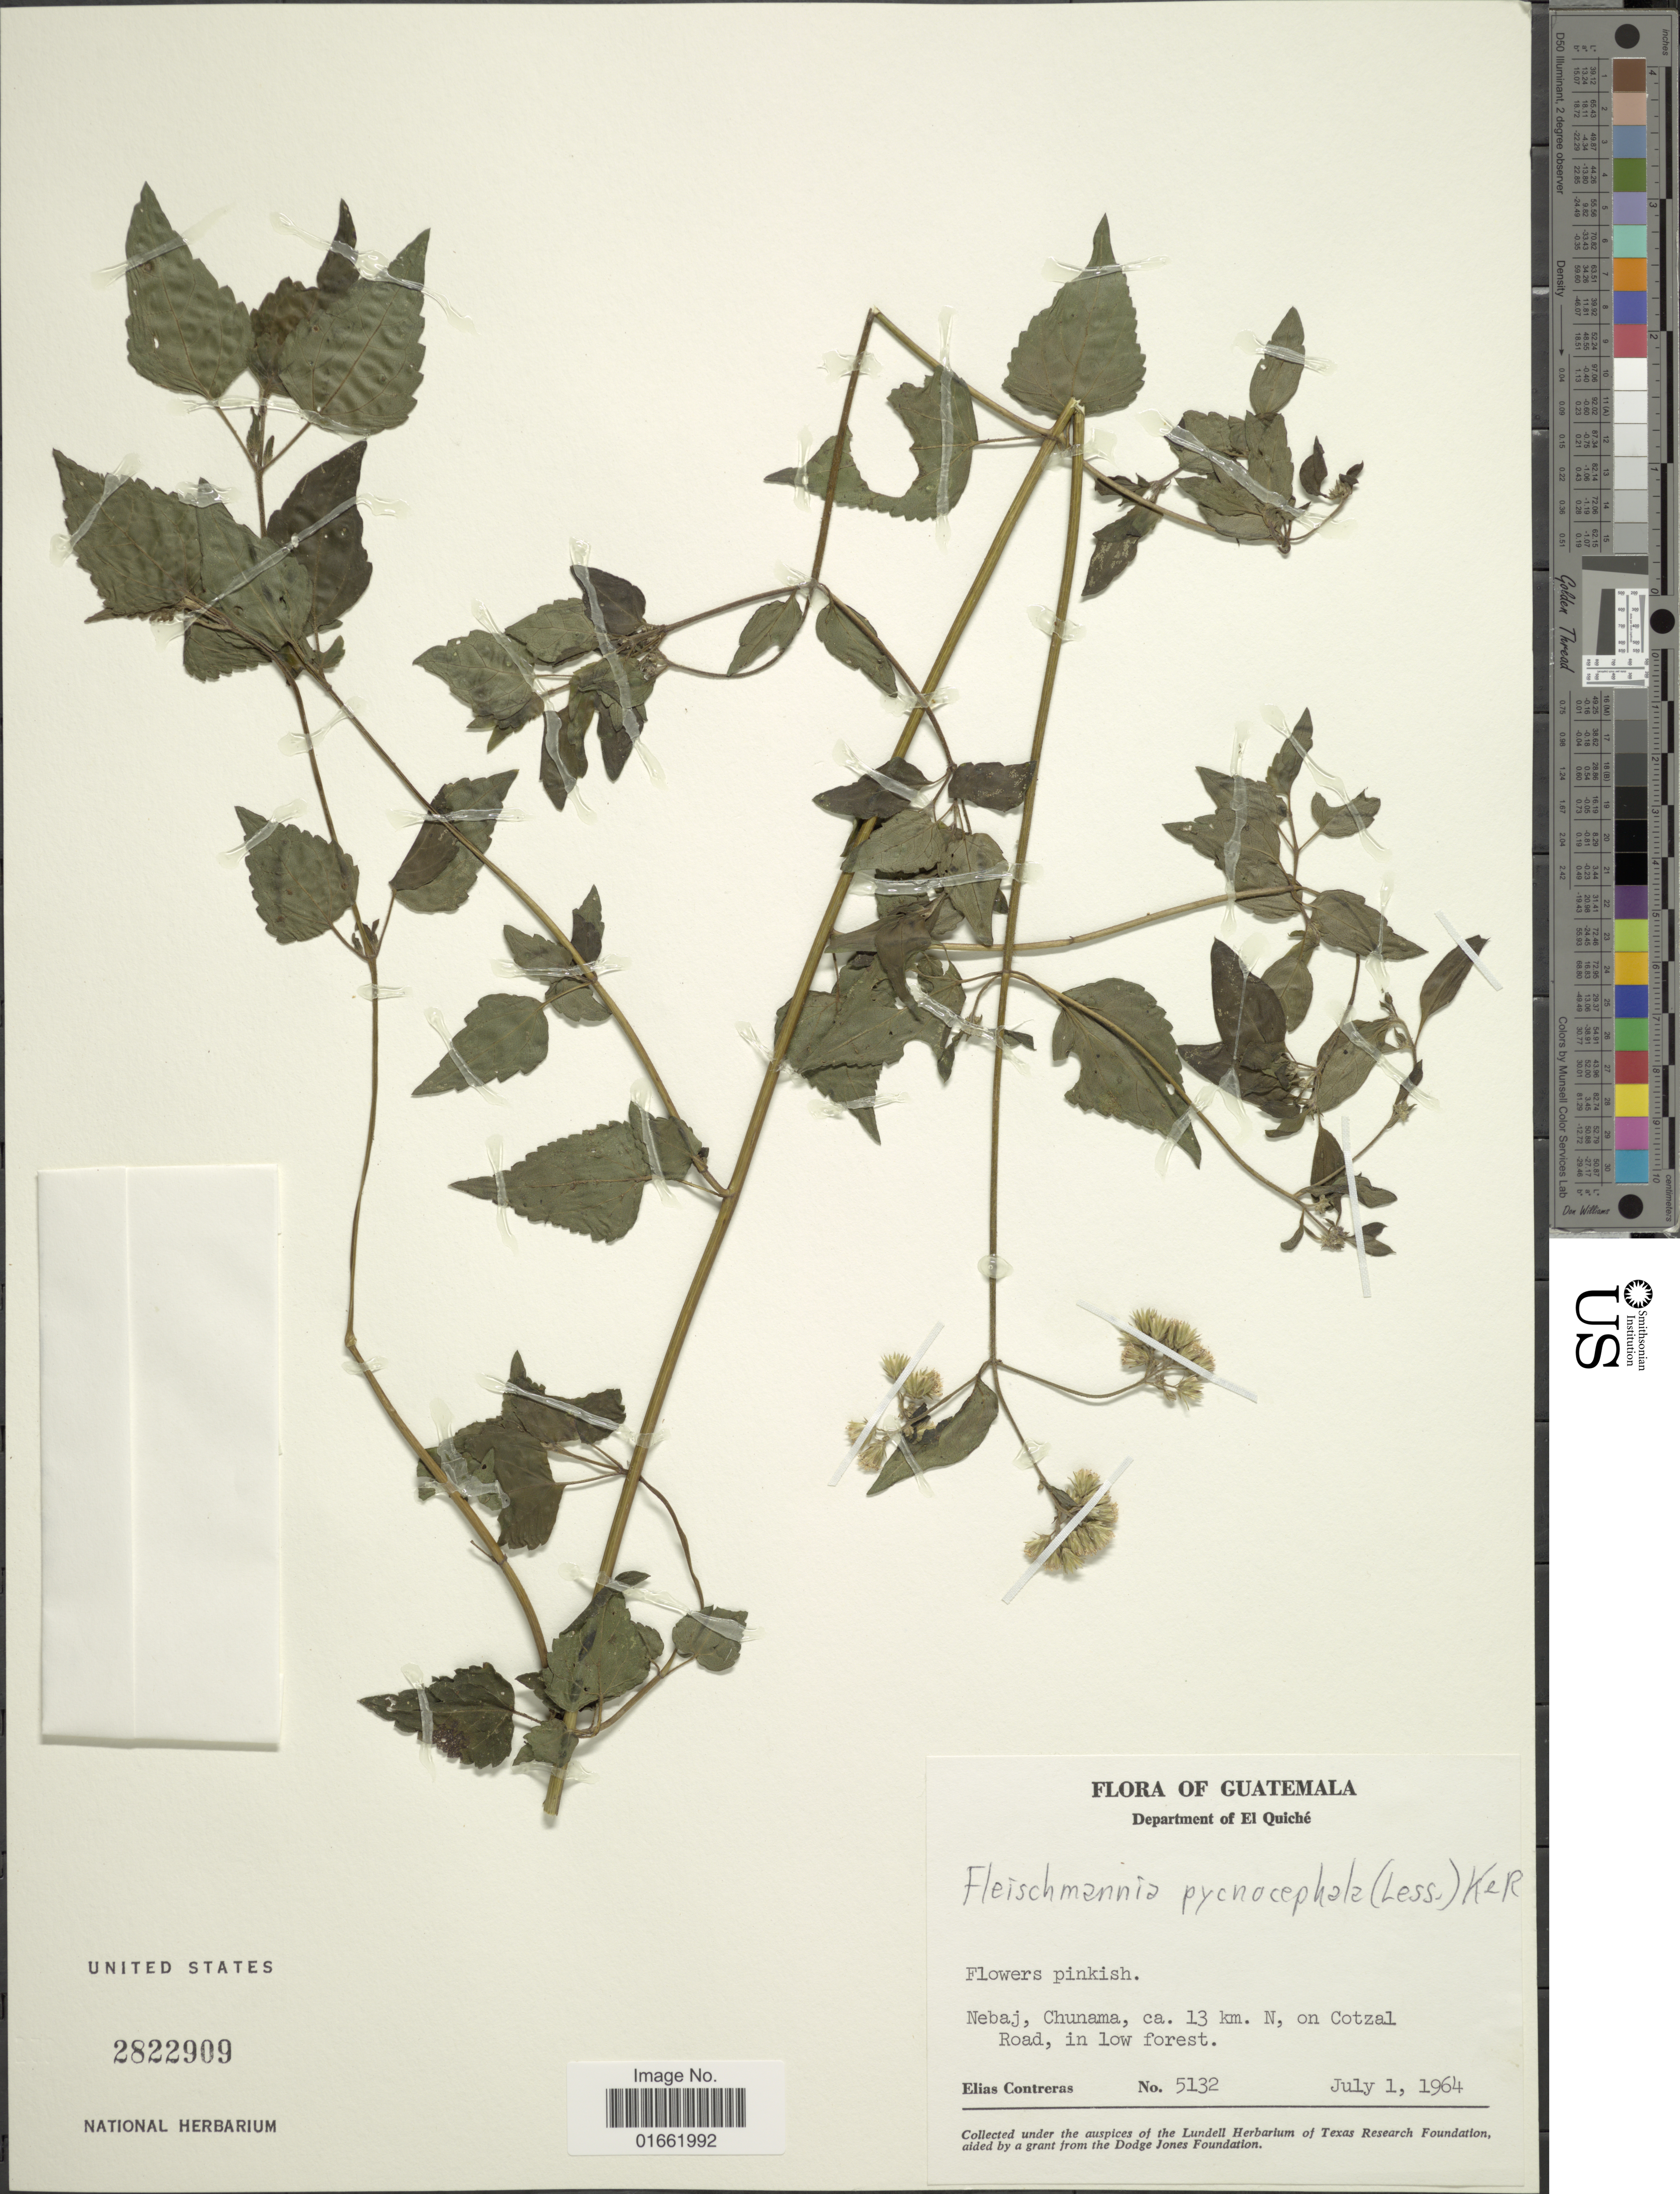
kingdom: Plantae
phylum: Tracheophyta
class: Magnoliopsida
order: Asterales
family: Asteraceae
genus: Fleischmannia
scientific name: Fleischmannia pycnocephala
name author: (Less.) R.M. King & H. Rob.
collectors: E. Contreras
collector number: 5132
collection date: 1964-07-01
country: Guatemala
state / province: El Quiché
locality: Department of El Quiché. Nebaj, Chunama, ca. 13 km. N, on Cotzal Road, in low forest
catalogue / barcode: US 2822909